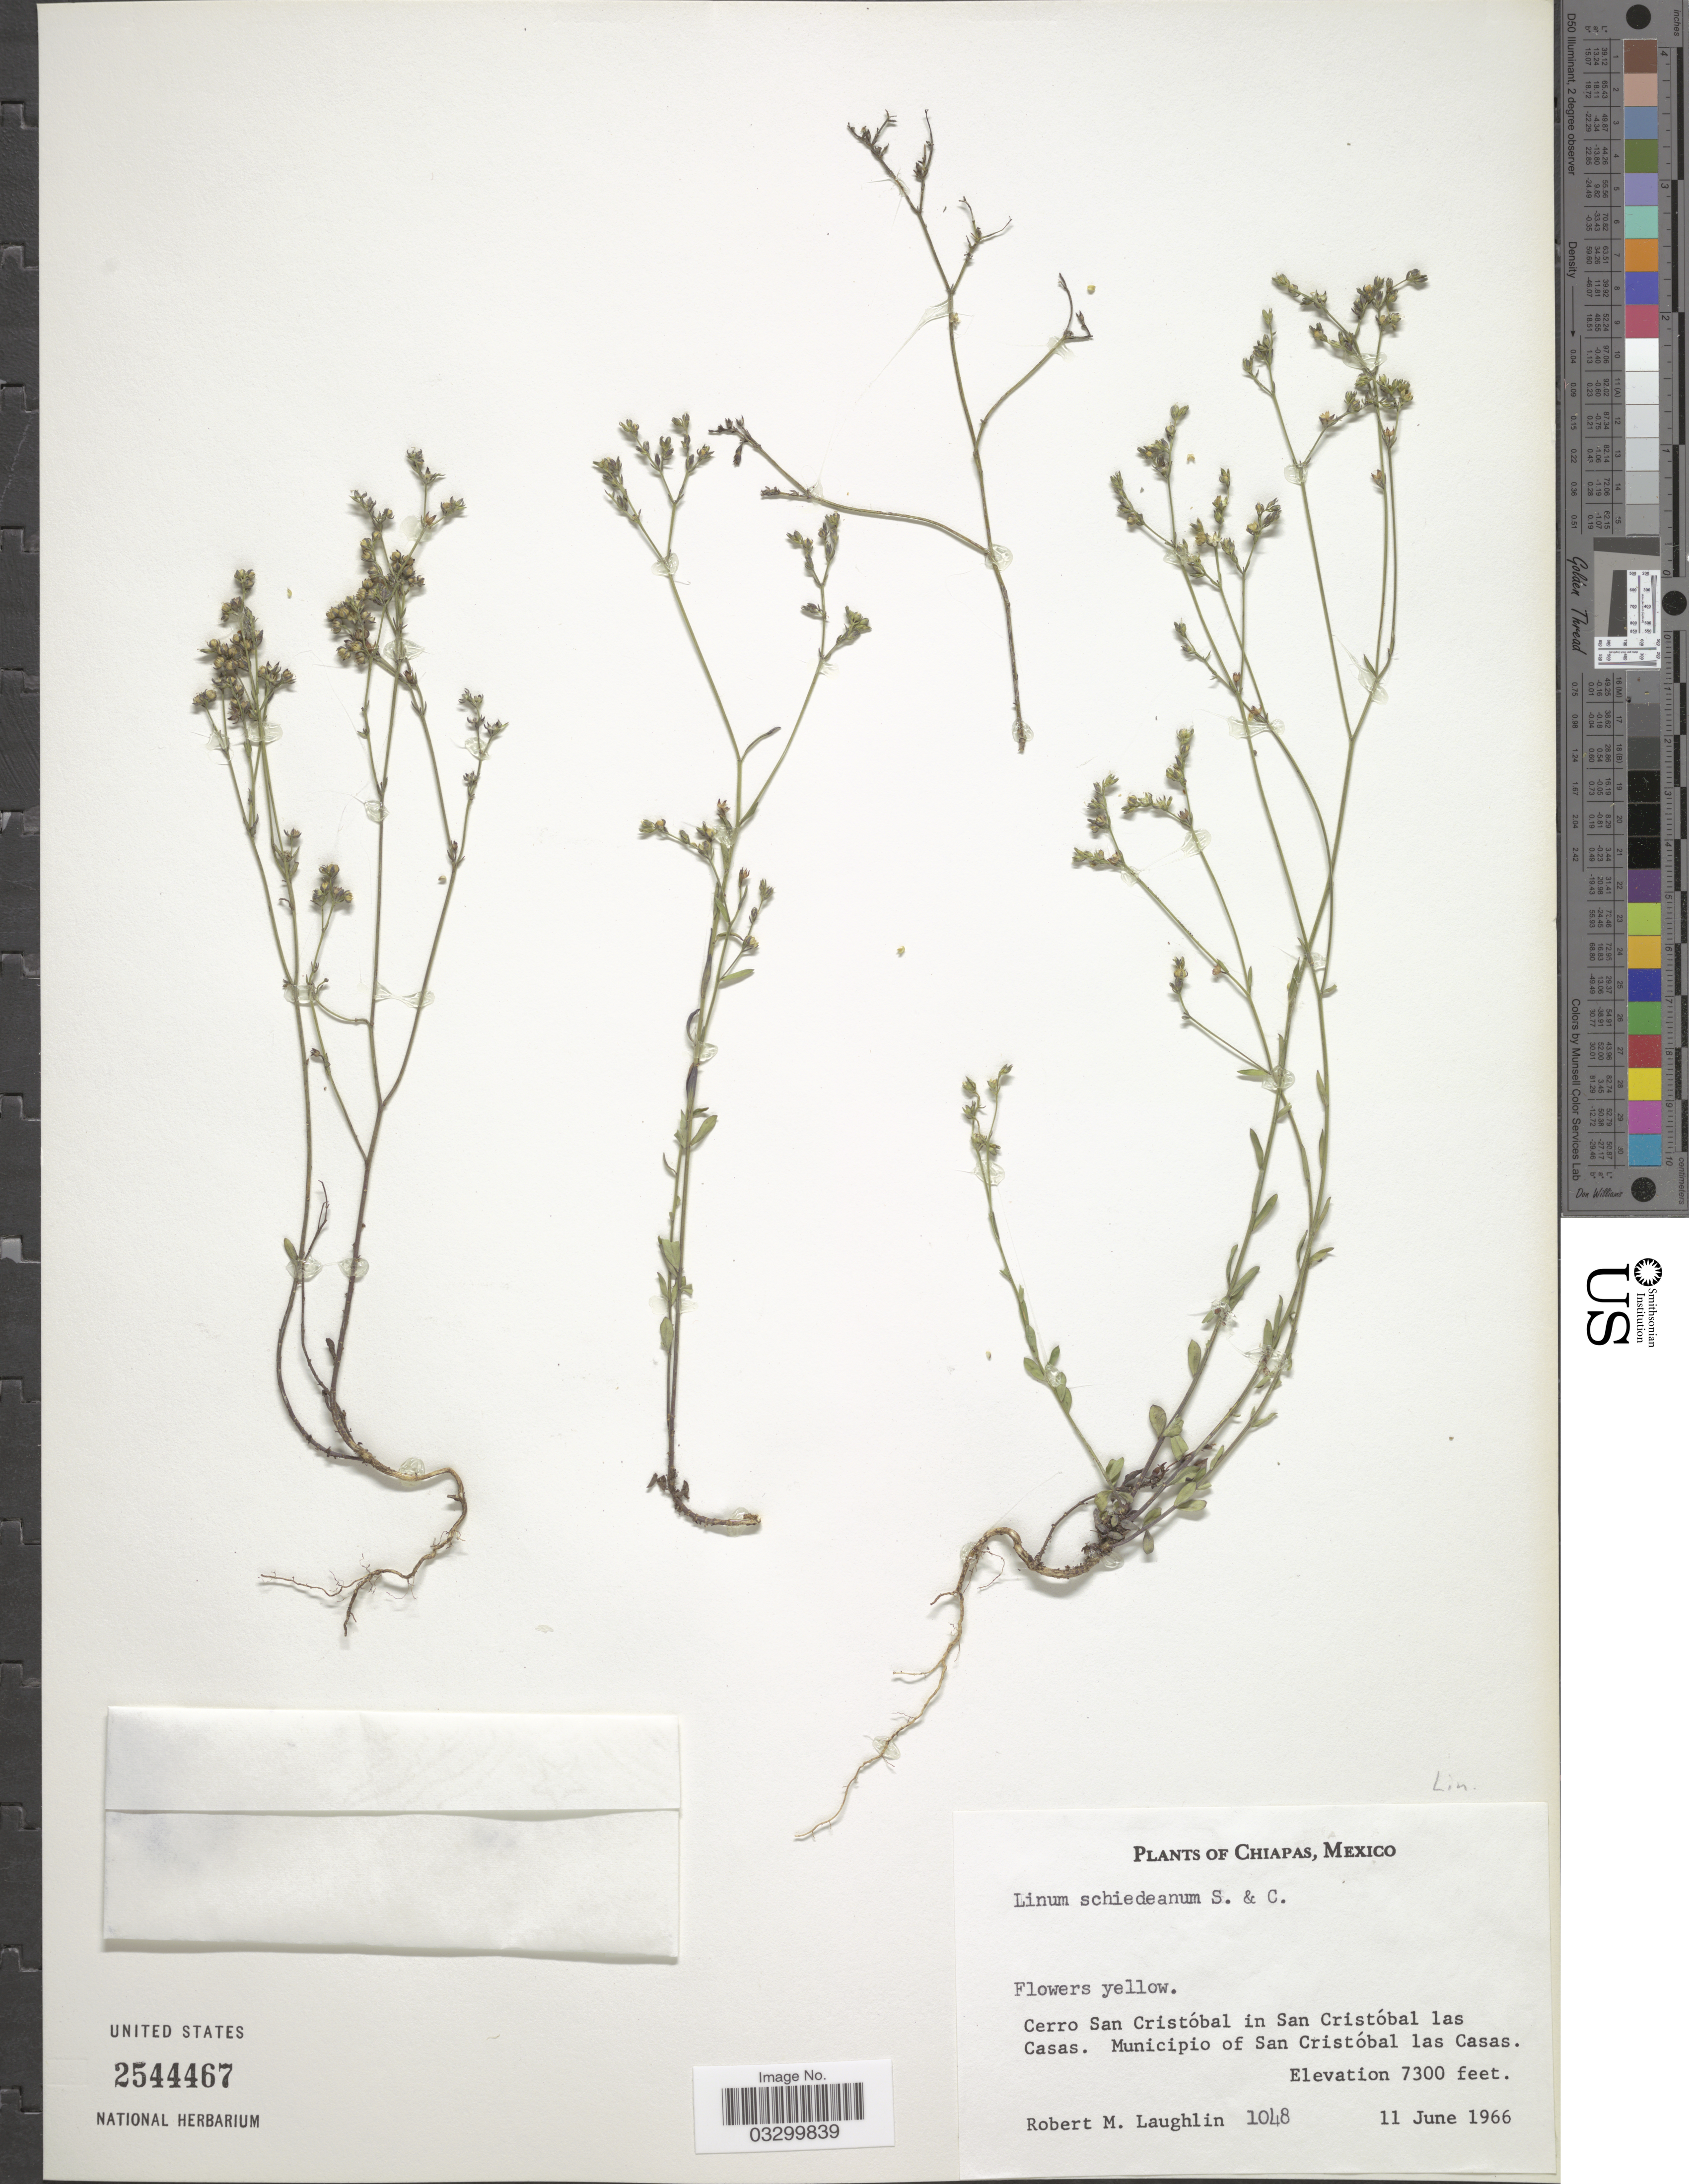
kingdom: Plantae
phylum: Tracheophyta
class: Magnoliopsida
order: Malpighiales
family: Linaceae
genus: Linum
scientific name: Linum schiedeanum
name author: Schltdl. & Cham.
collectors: R. M. Laughlin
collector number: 1048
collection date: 1966-06-11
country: Mexico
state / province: Chiapas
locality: Cerro San Cristóbal in San Cristóbal las Casas. Municipio of San Cristóbal las Casas.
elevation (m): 2225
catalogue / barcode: US 2544467